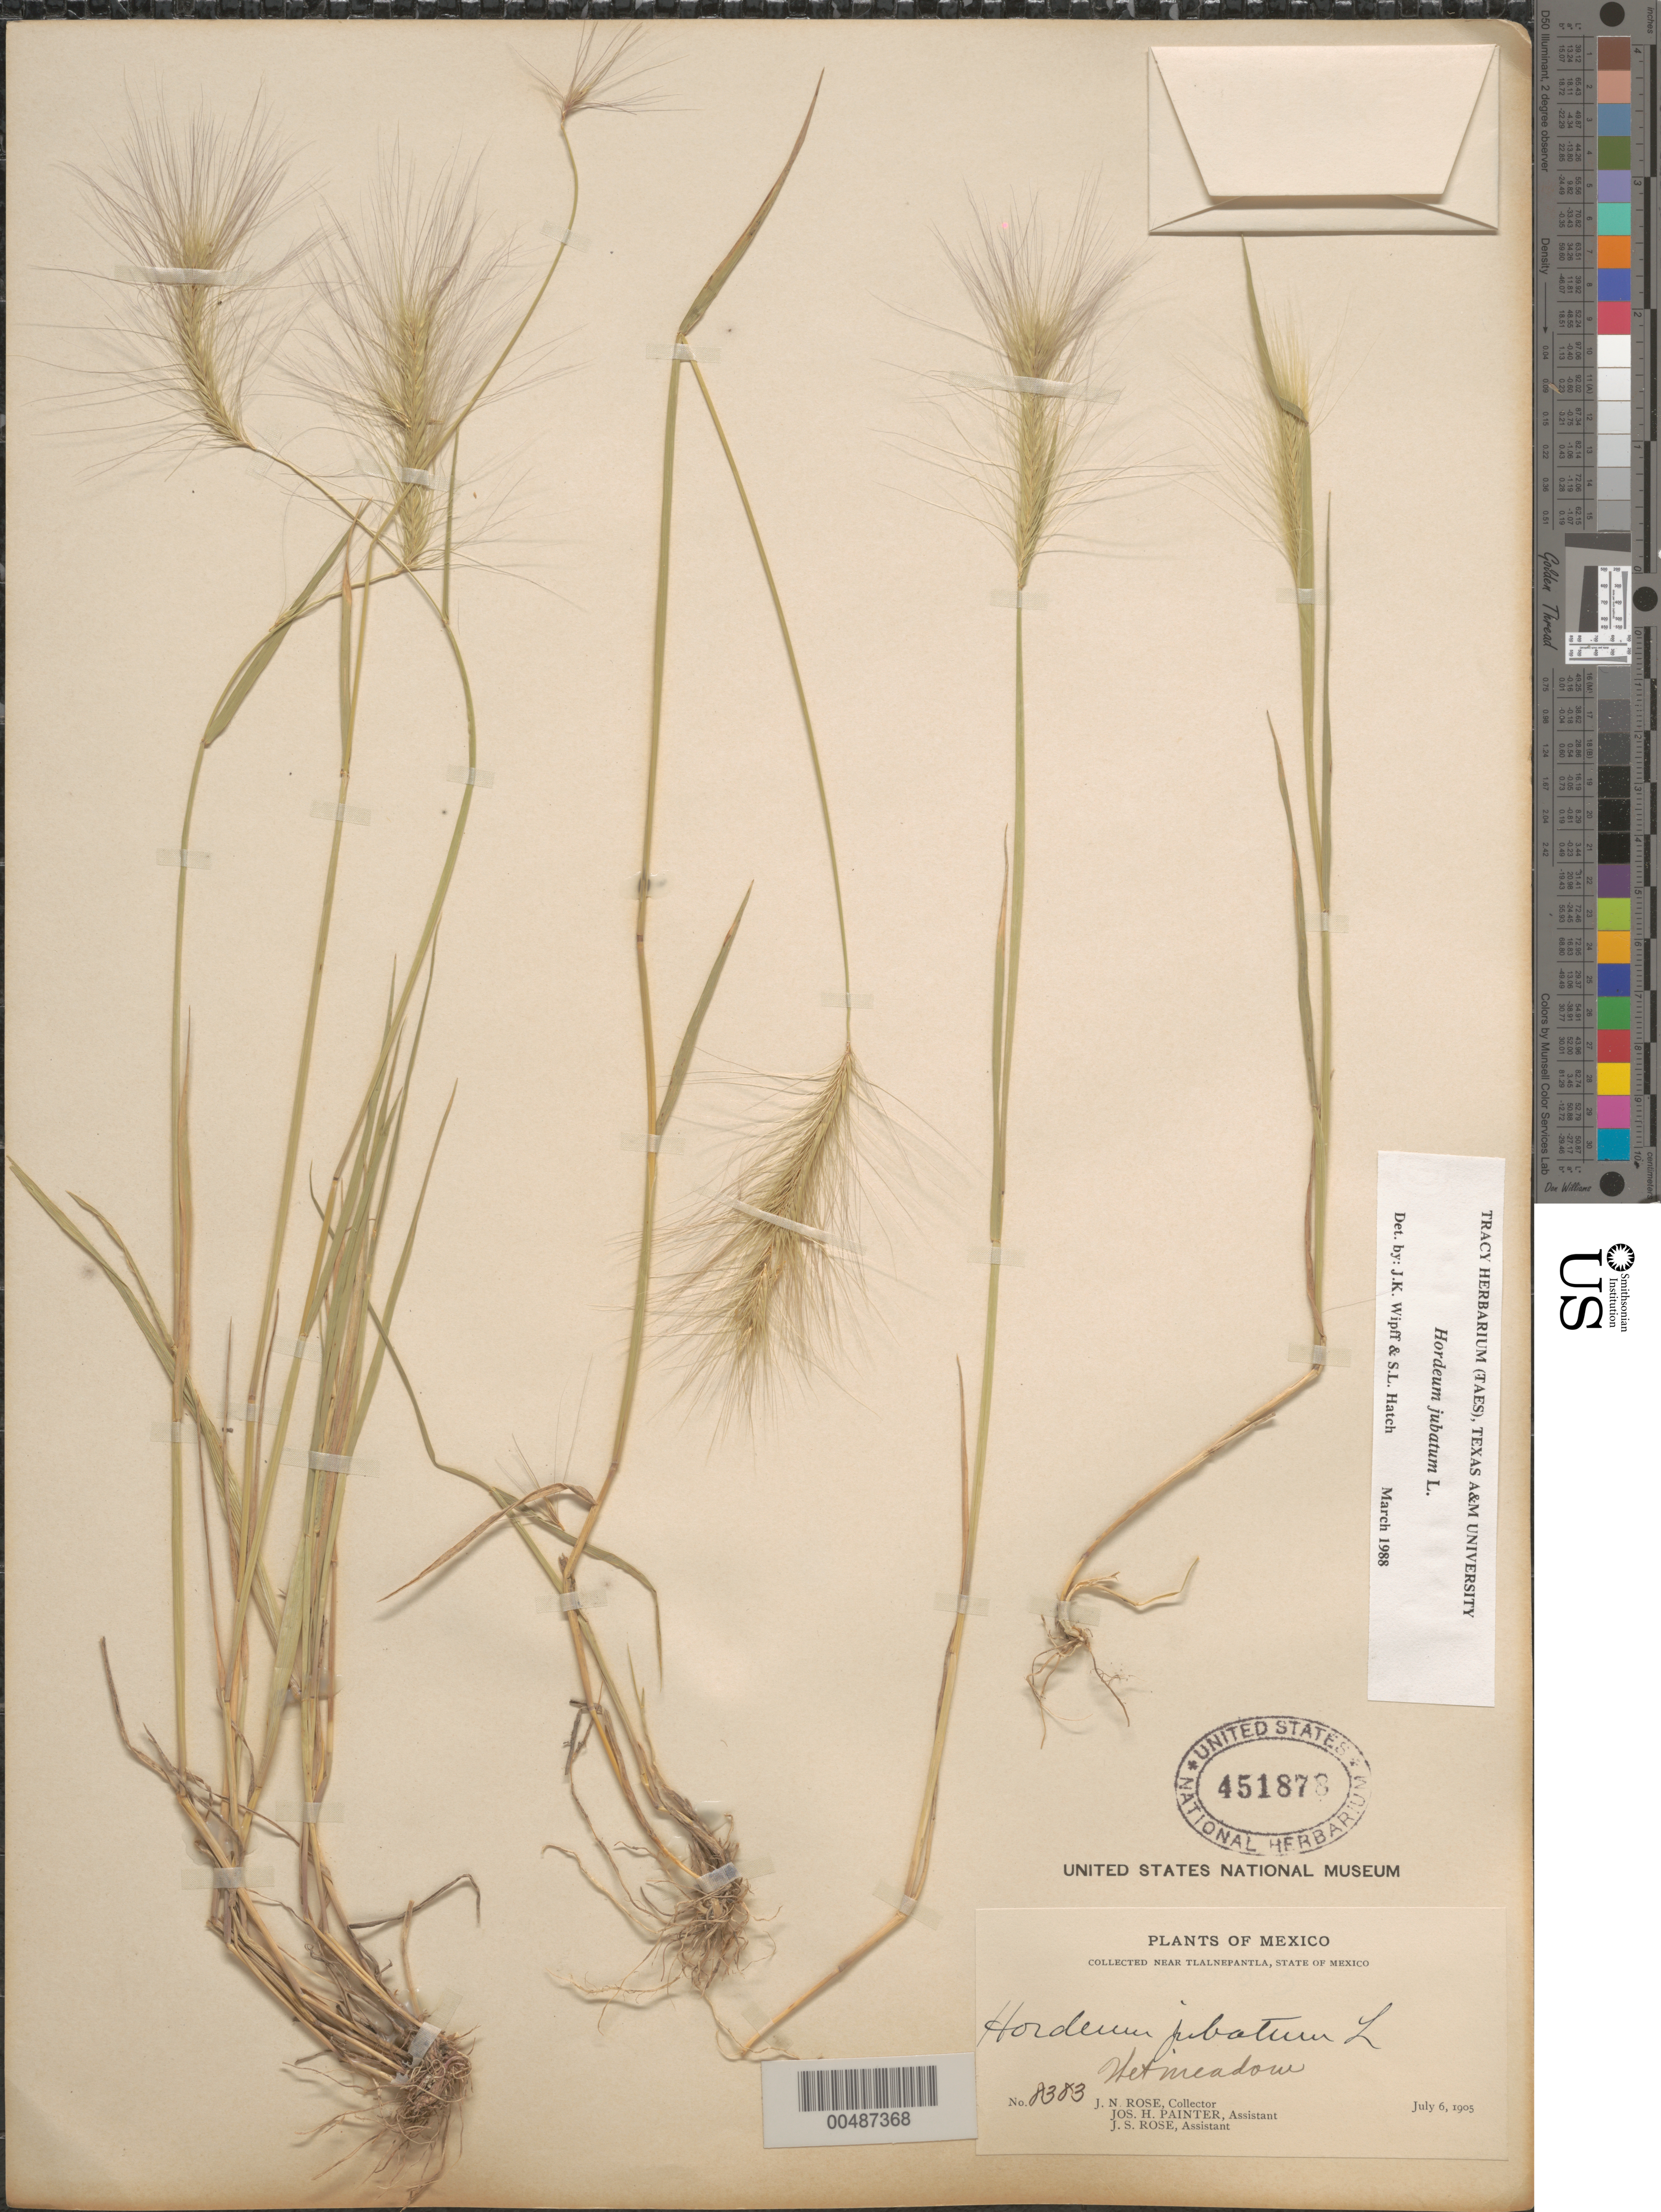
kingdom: Plantae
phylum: Tracheophyta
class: Liliopsida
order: Poales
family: Poaceae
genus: Hordeum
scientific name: Hordeum jubatum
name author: L.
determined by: Wipff, J. K.; Hatch, S. L.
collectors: J. N. Rose, J. H. Painter & J. S. Rose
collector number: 8383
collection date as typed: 6 Jul 1905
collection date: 1905-07-06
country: Mexico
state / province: México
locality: Near Tlalnepantla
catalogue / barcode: US 451878